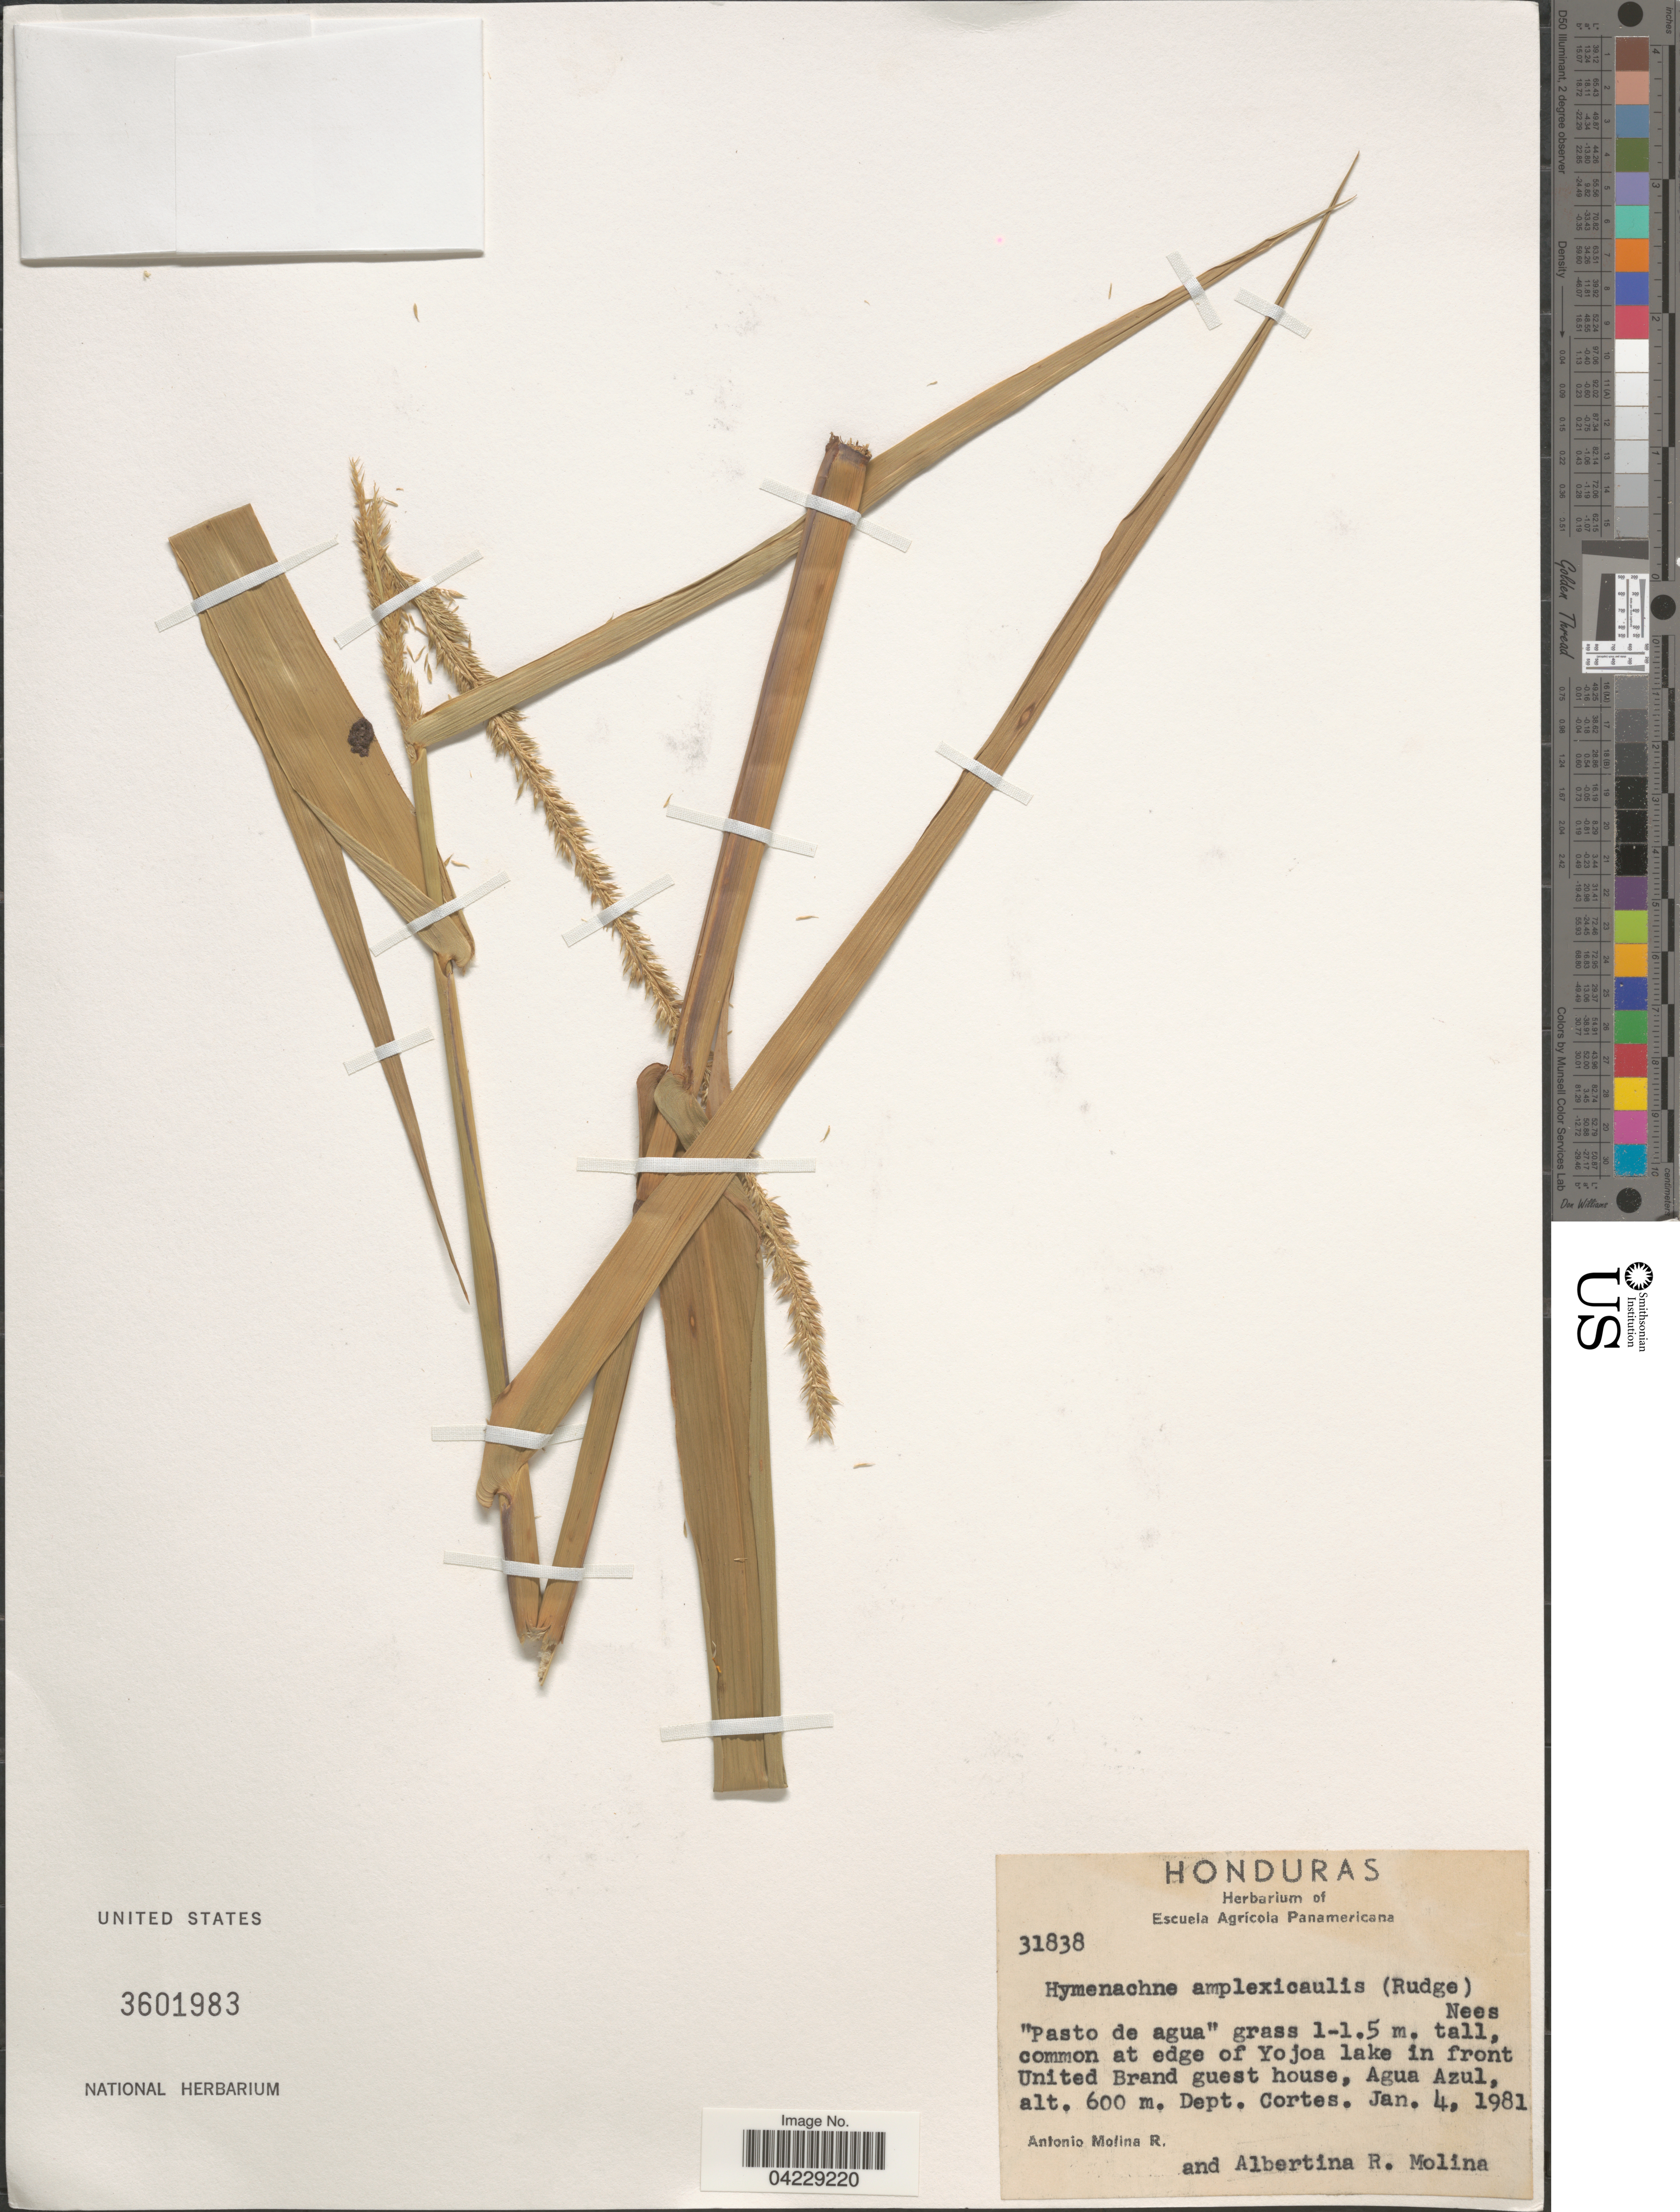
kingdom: Plantae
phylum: Tracheophyta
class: Liliopsida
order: Poales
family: Poaceae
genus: Hymenachne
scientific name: Hymenachne amplexicaulis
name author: (Rudge) Nees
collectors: A. Molina R. & A. R. Molina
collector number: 31838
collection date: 1981-01-04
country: Honduras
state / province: Cortes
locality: Common at edge of Yojoa lake in front United Brand guest house, Agua Azul, Dept. Cortes.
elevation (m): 600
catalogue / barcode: US 3601983